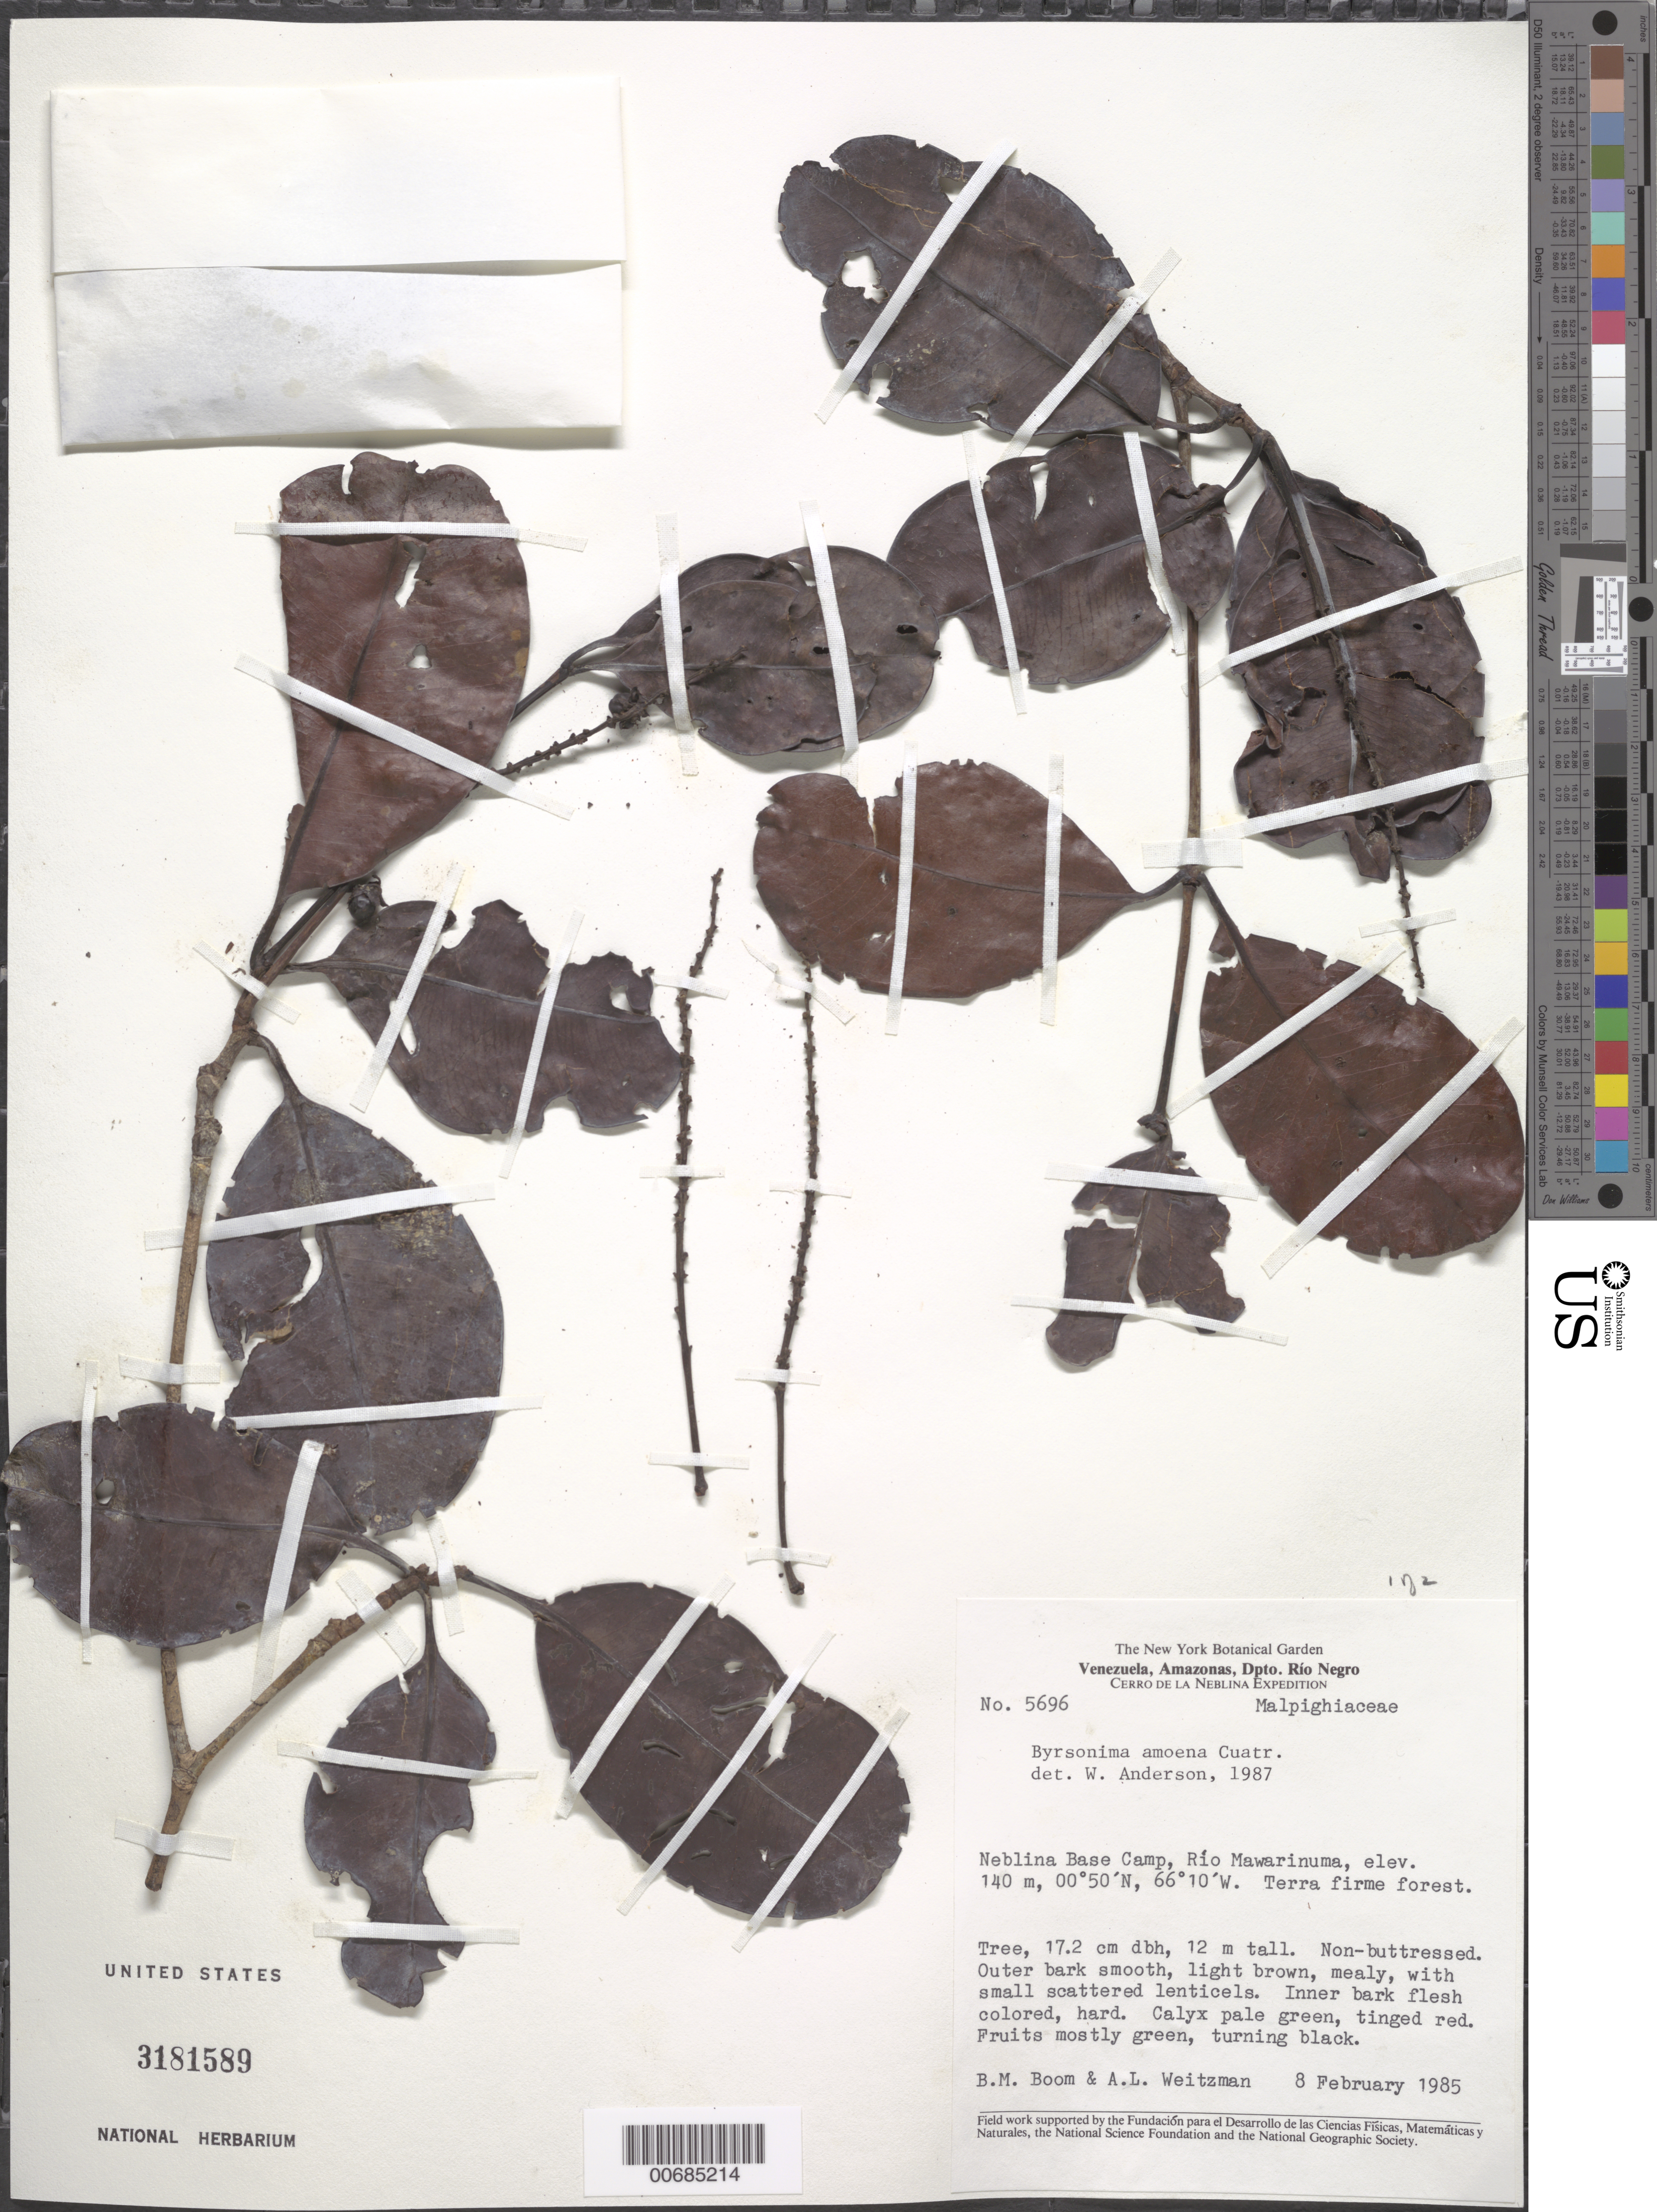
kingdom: Plantae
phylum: Tracheophyta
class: Magnoliopsida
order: Malpighiales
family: Malpighiaceae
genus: Byrsonima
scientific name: Byrsonima amoena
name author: Cuatrec.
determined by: Anderson, W. R., (MICH), University of Michigan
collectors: B. M. Boom & A. L. Weitzman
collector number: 5696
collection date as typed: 8-Feb-85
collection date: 1985-02-08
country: Venezuela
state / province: Amazonas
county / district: Río Negro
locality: Cerro de la Neblina Base Camp, Río Mawarinuma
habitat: Terra firme forest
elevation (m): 140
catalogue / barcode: US 3181589